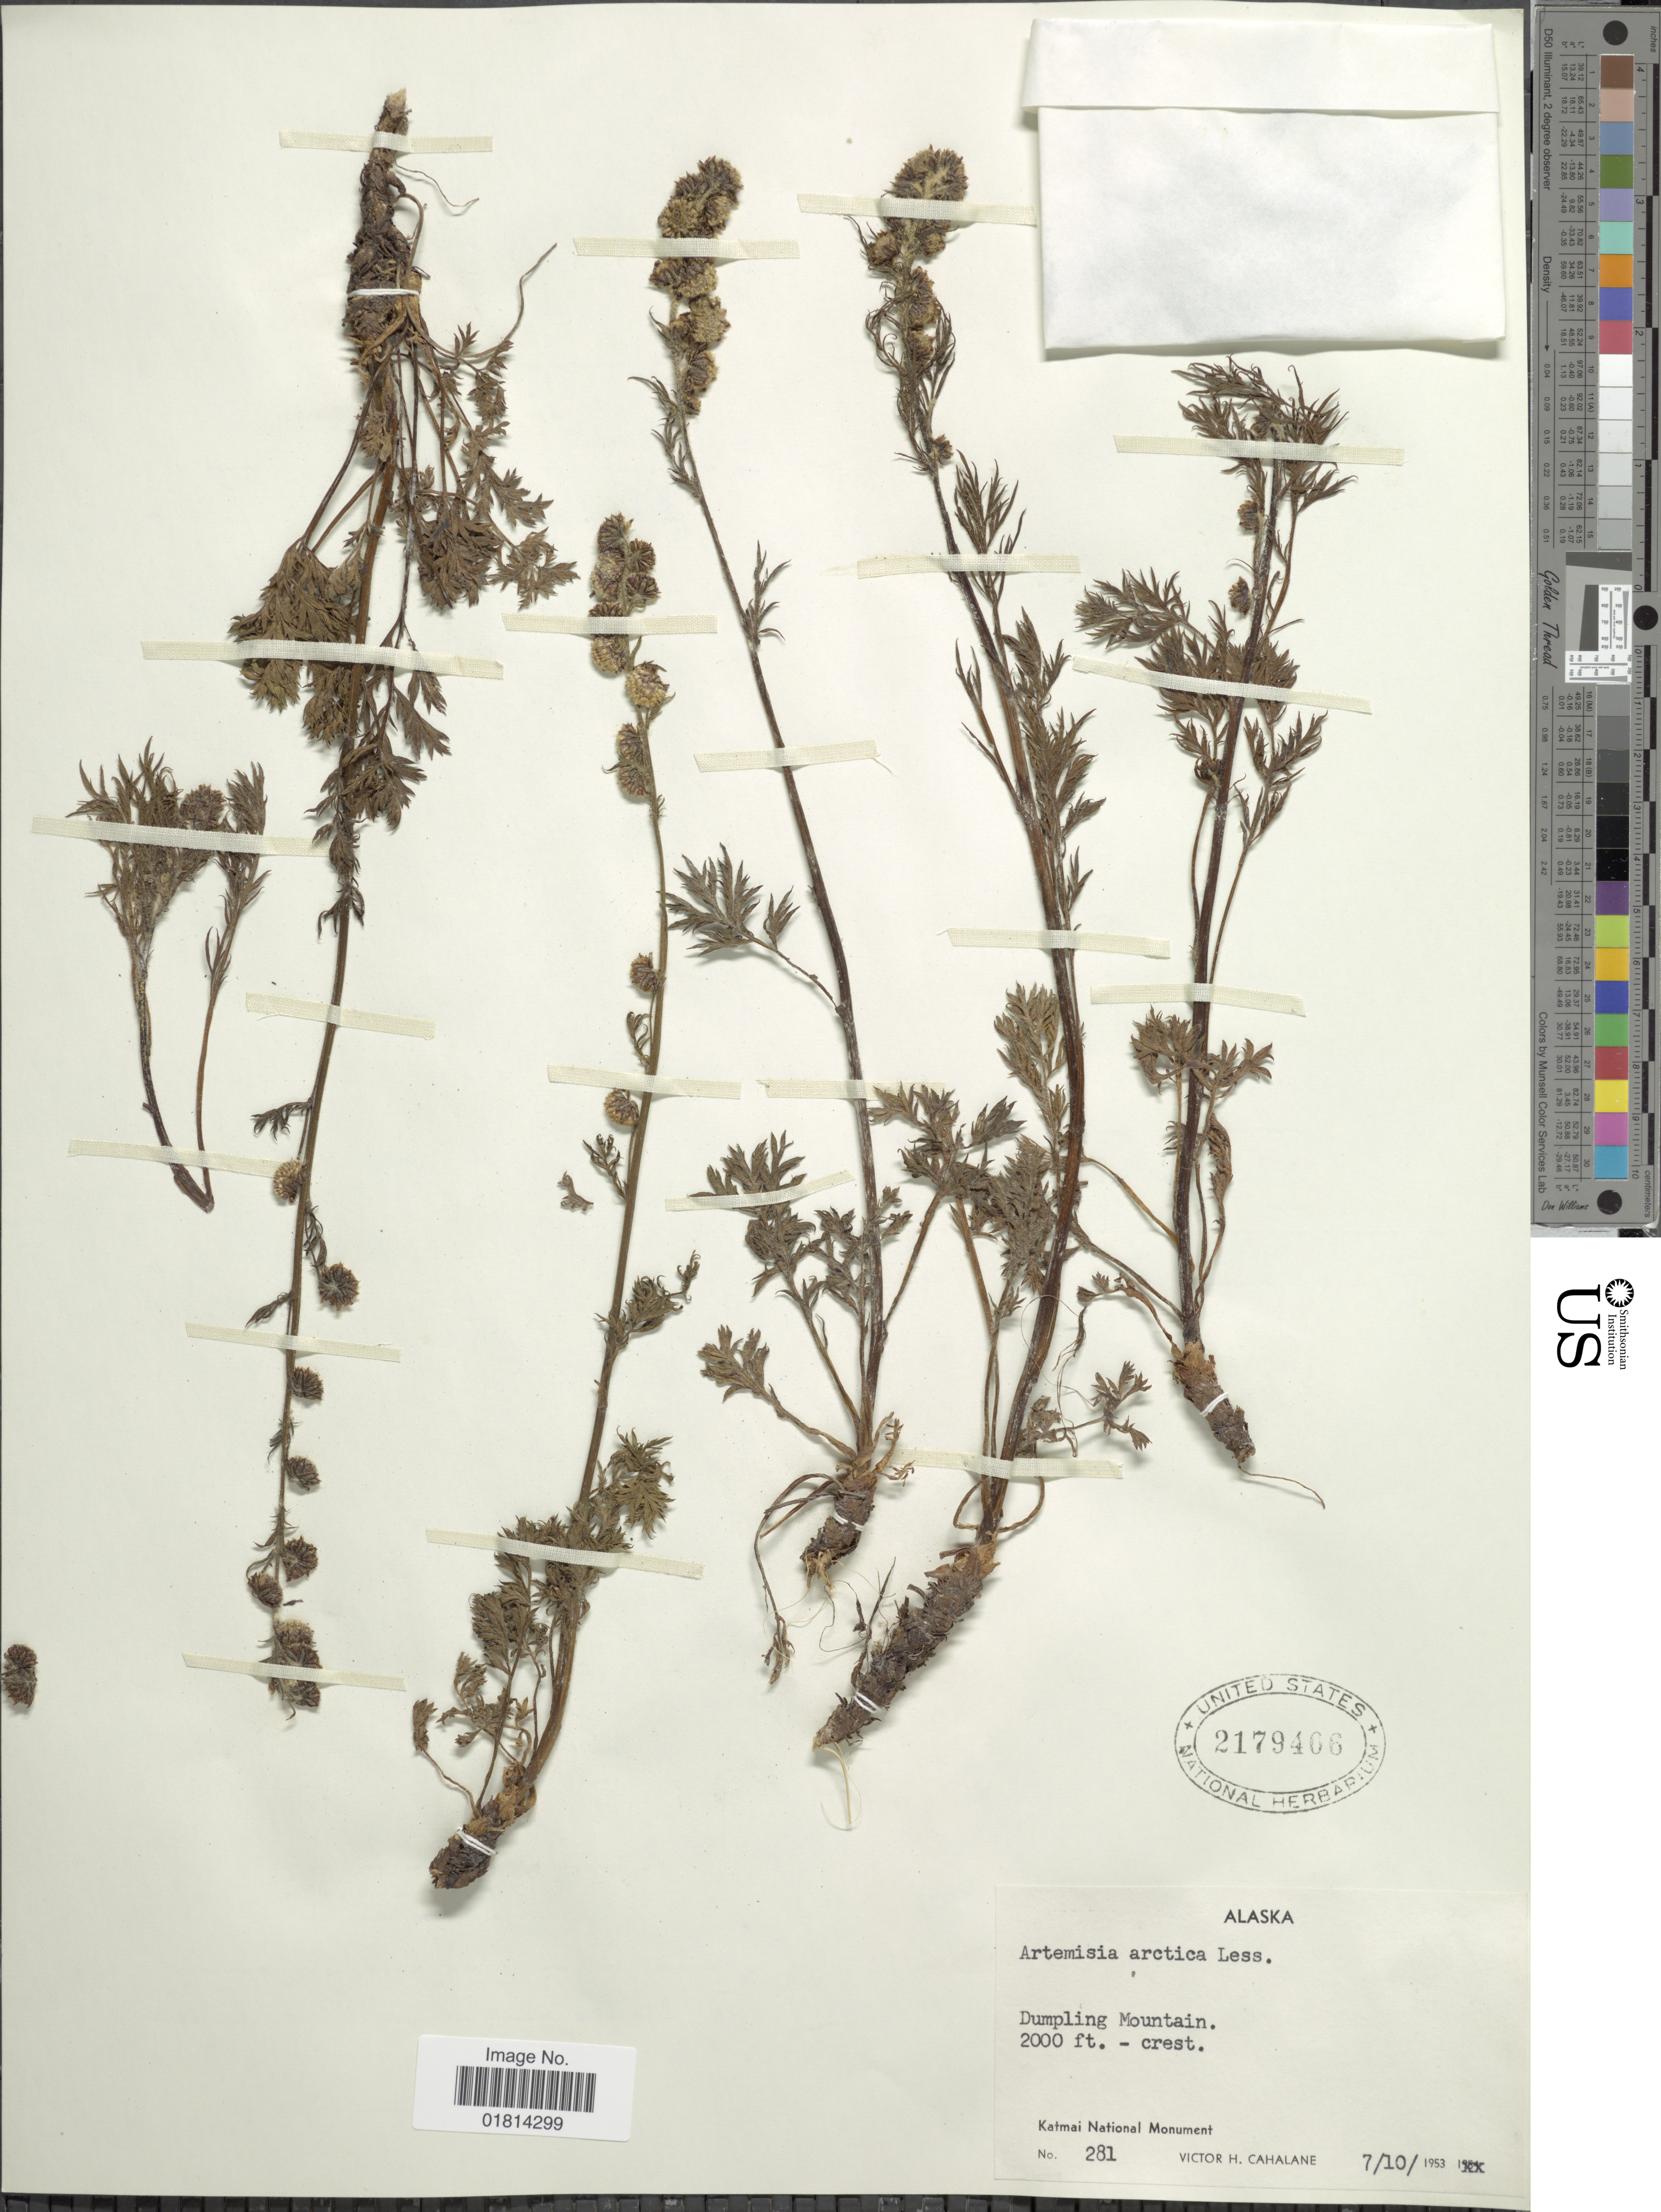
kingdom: Plantae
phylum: Tracheophyta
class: Magnoliopsida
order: Asterales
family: Asteraceae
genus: Artemisia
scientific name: Artemisia arctica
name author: Less.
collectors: V. Cahalane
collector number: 281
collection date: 1953-07-10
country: United States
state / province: Alaska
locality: Dumpling Mountain. Katmai National Monument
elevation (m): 610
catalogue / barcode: US 2179466